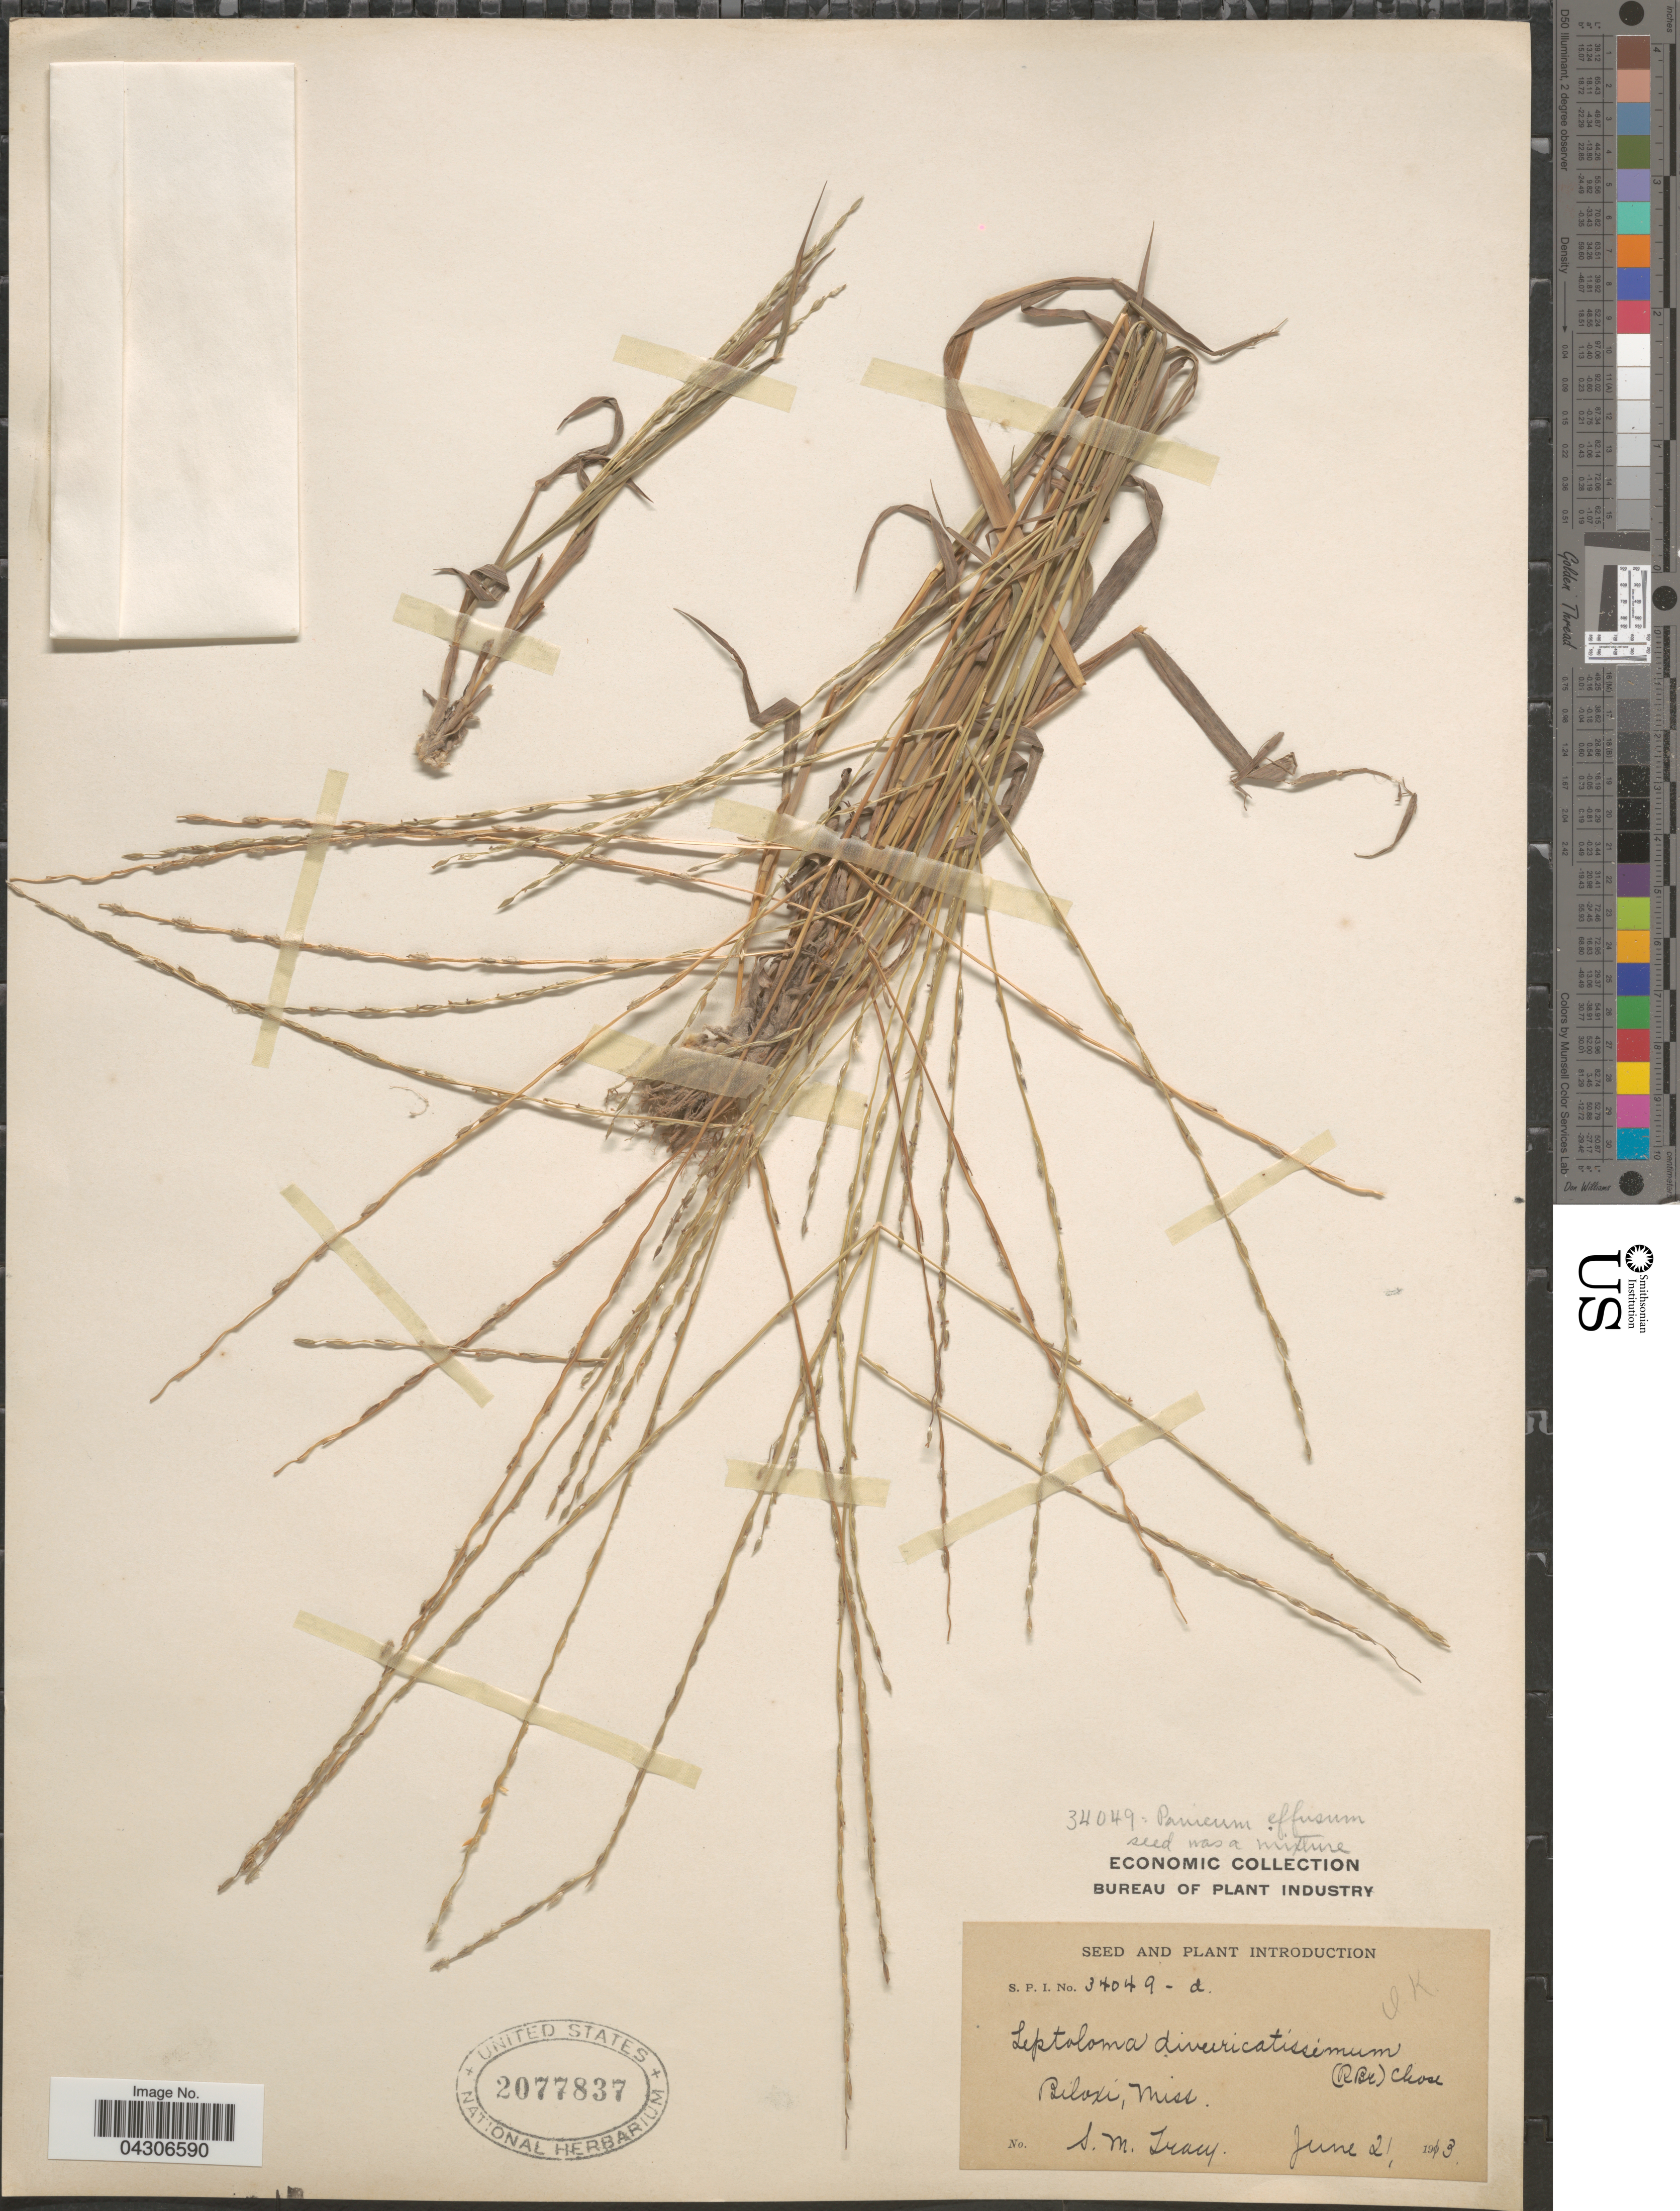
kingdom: Plantae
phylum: Tracheophyta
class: Liliopsida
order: Poales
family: Poaceae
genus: Digitaria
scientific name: Digitaria sp.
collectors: S. M. Tracy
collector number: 34049-d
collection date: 1913-06-21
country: United States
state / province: Mississippi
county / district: Harrison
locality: Biloxi.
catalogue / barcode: US 2077837